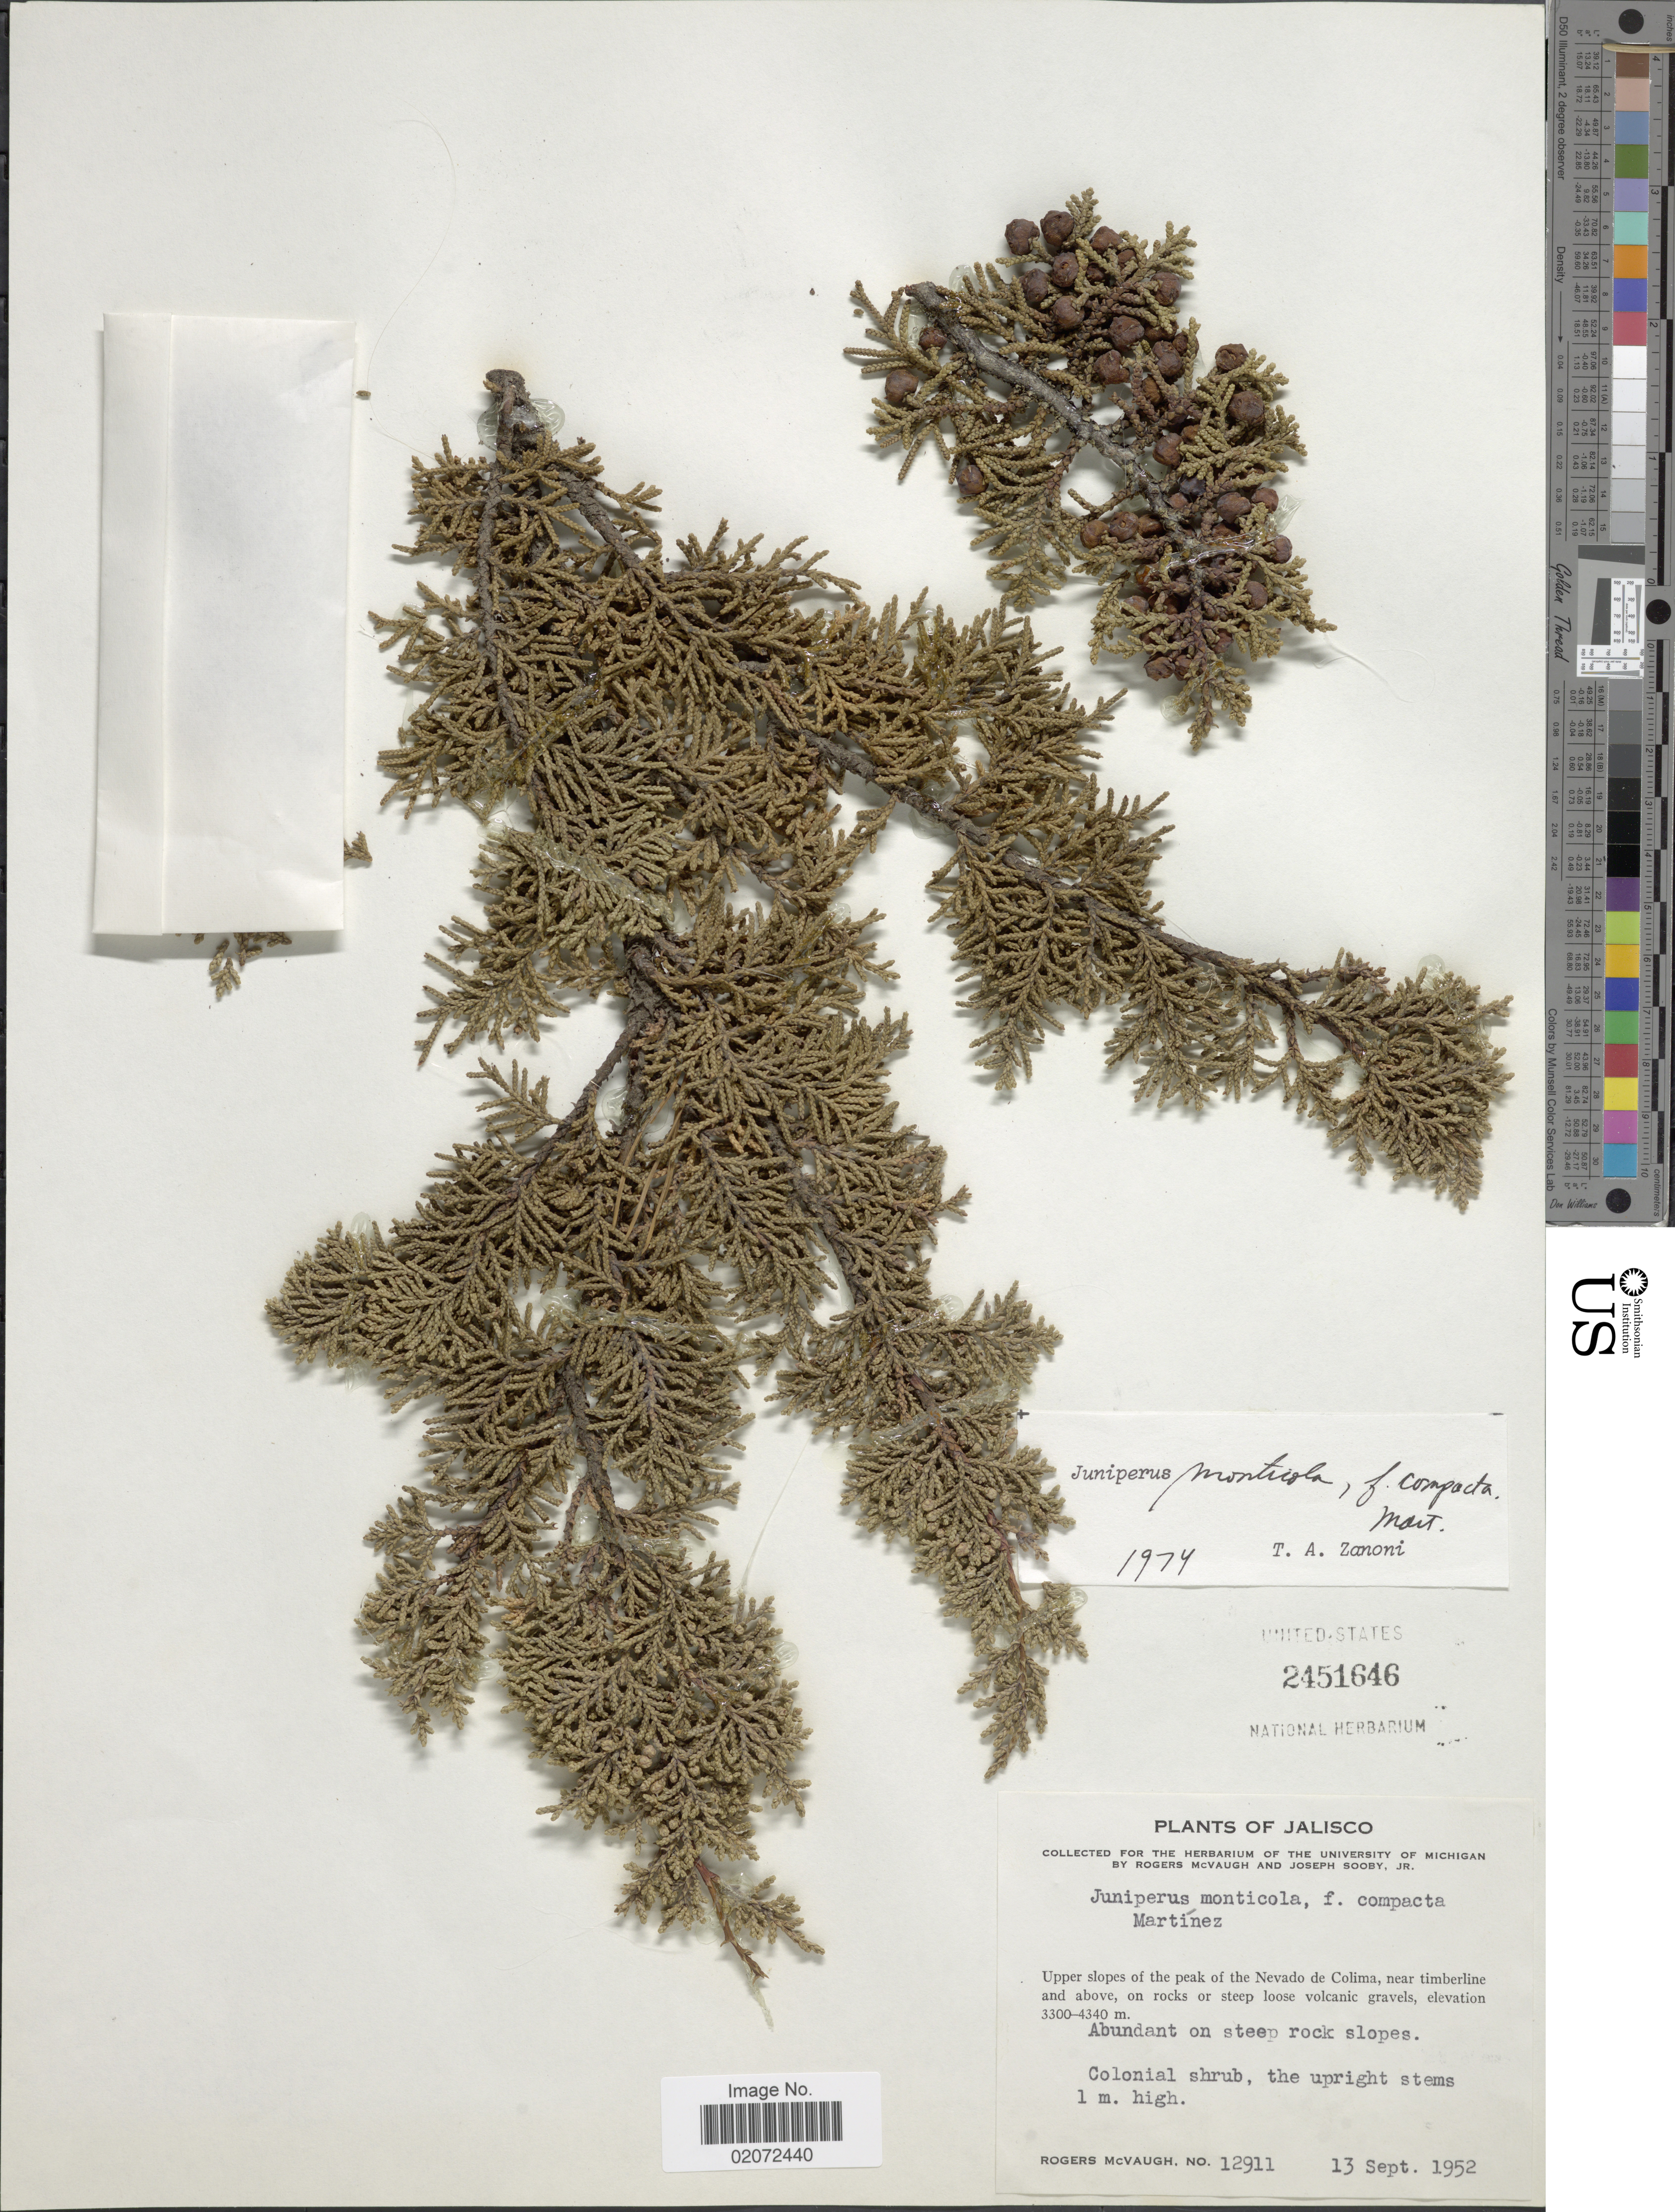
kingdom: Plantae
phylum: Tracheophyta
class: Pinopsida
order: Pinales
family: Cupressaceae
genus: Juniperus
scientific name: Juniperus monticola f. compacta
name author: Martínez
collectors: R. McVaugh & J. Sooby Jr.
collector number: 12911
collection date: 1952-09-13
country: Mexico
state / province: Jalisco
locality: Upper slopes of the peak of the Nevado de Colima, near timberline and above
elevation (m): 3300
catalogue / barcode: US 2451646